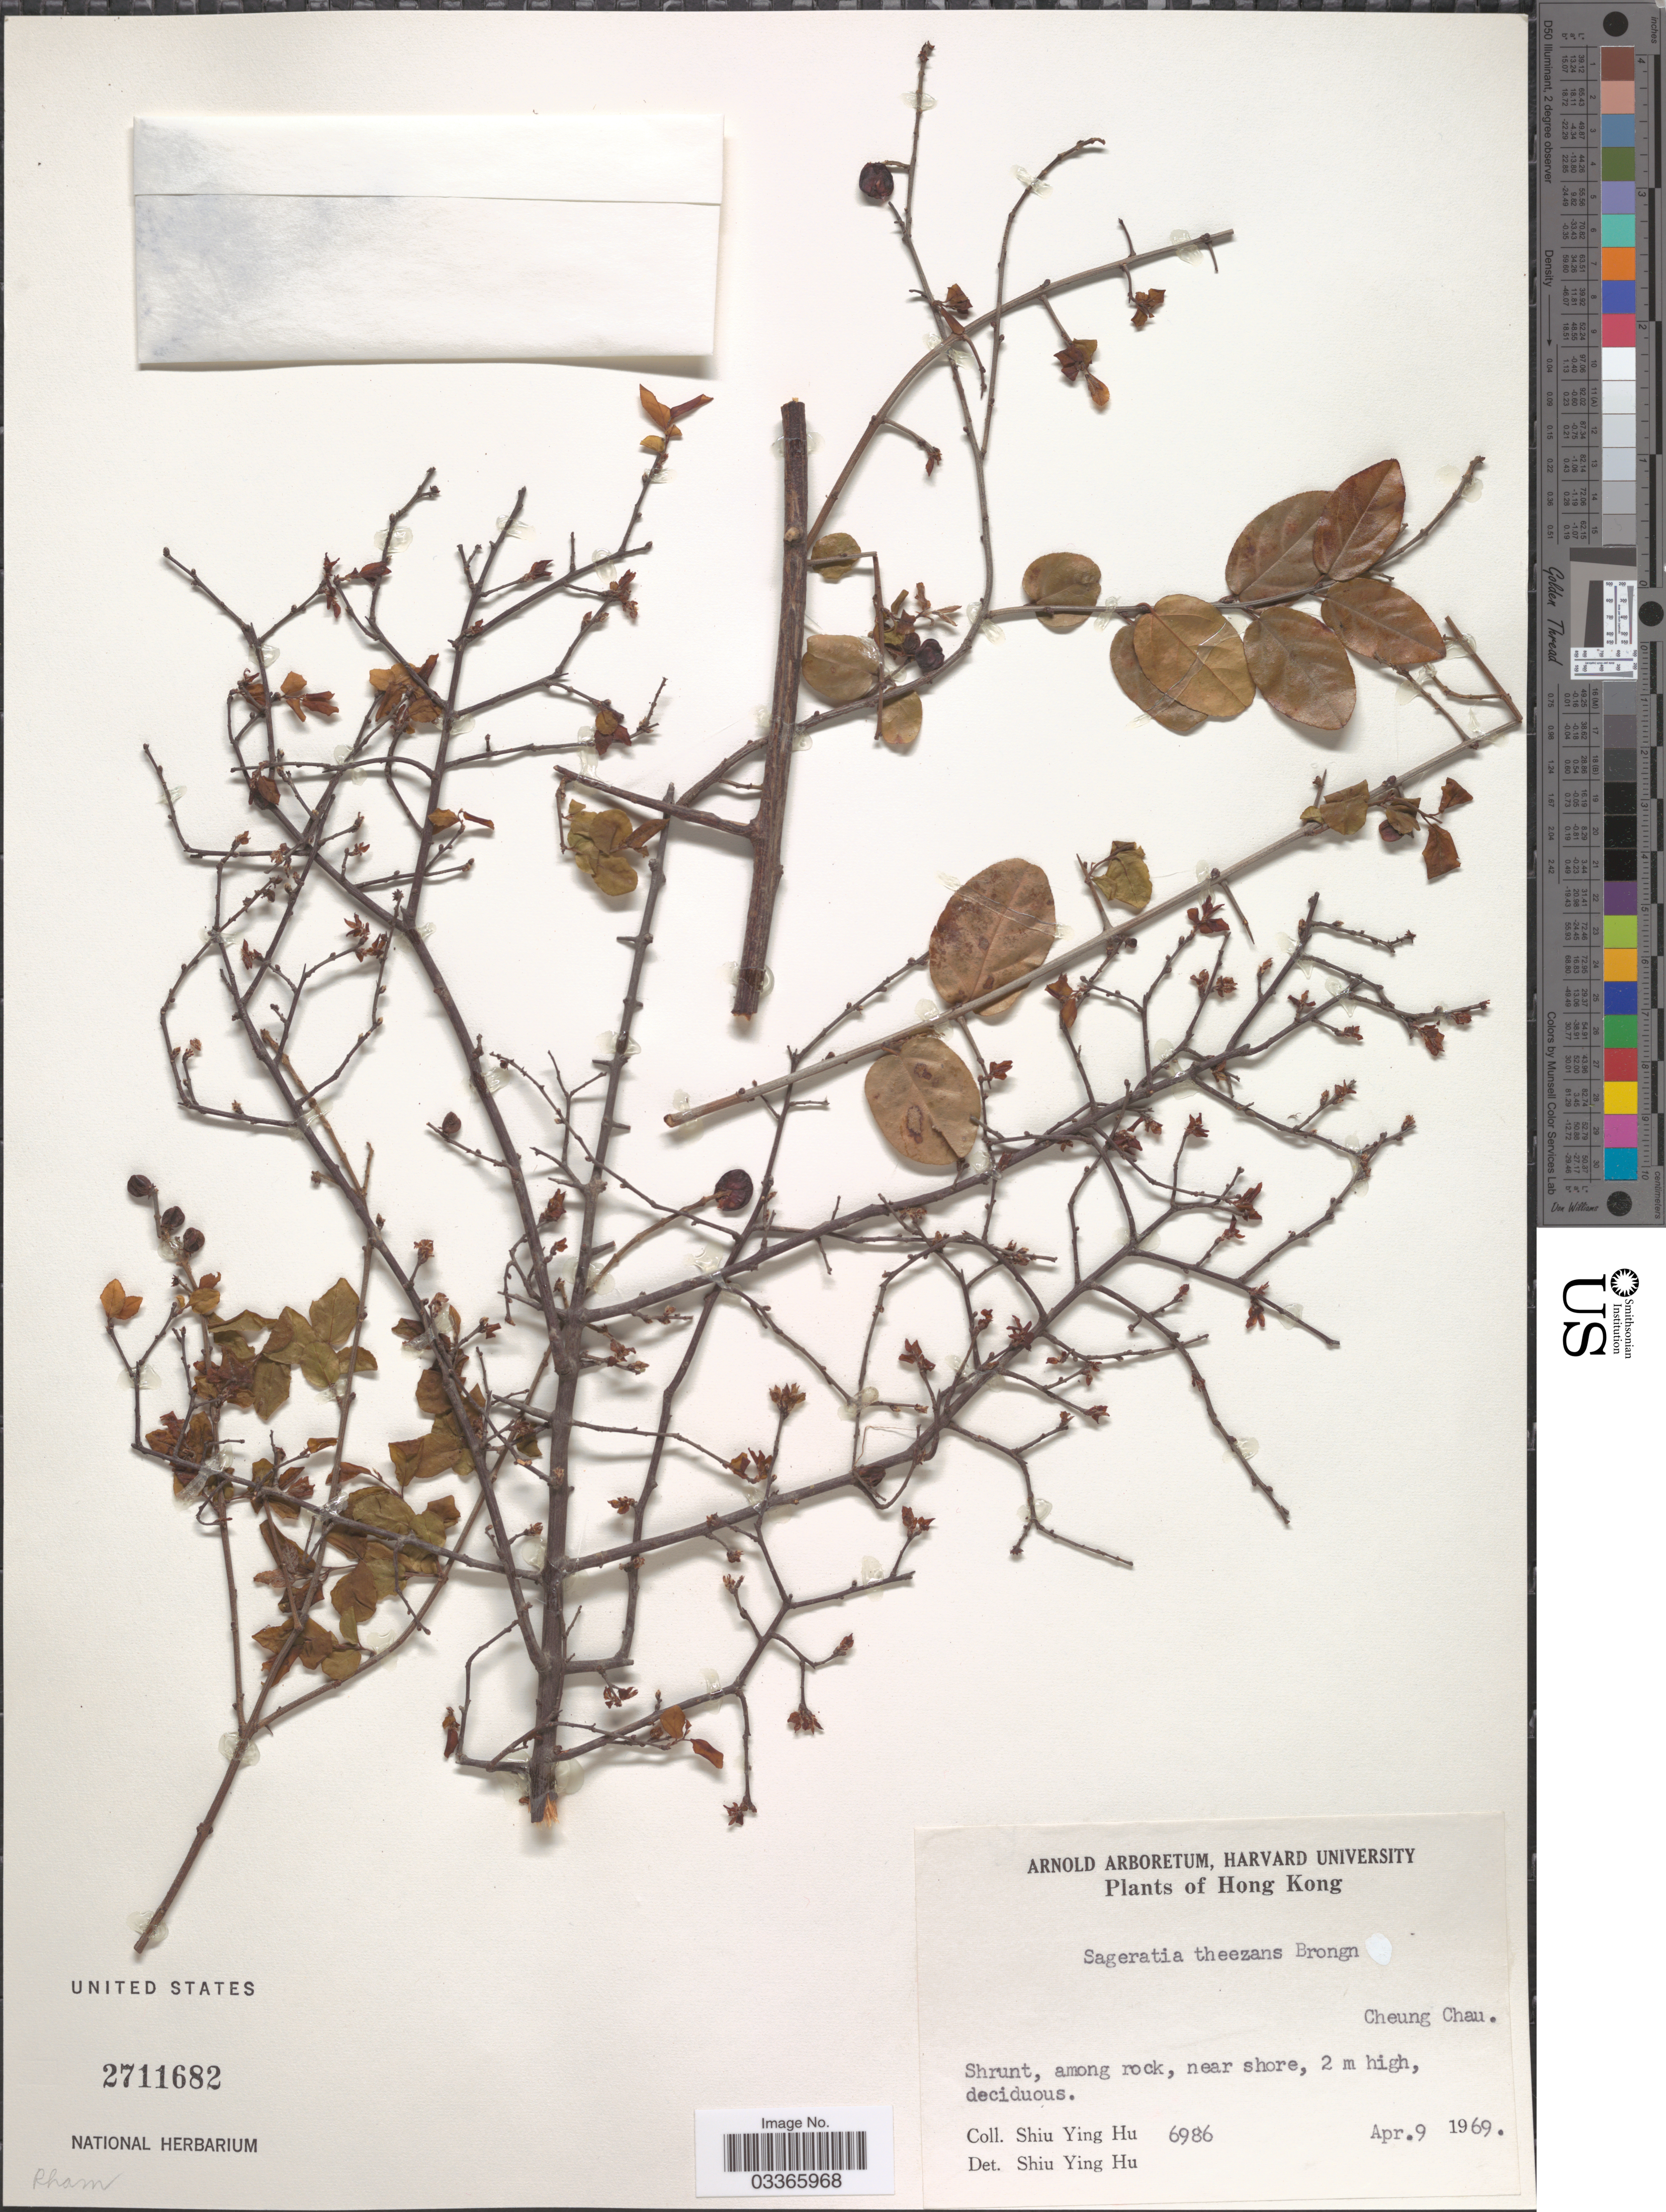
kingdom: Plantae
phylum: Tracheophyta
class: Magnoliopsida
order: Rosales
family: Rhamnaceae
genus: Sageretia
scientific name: Sageretia thea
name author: (Osbeck) M.C. Johnst.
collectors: S. Y. Hu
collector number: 6986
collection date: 1969-04-09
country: China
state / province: Hong Kong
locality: Cheung Chau.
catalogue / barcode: US 2711682